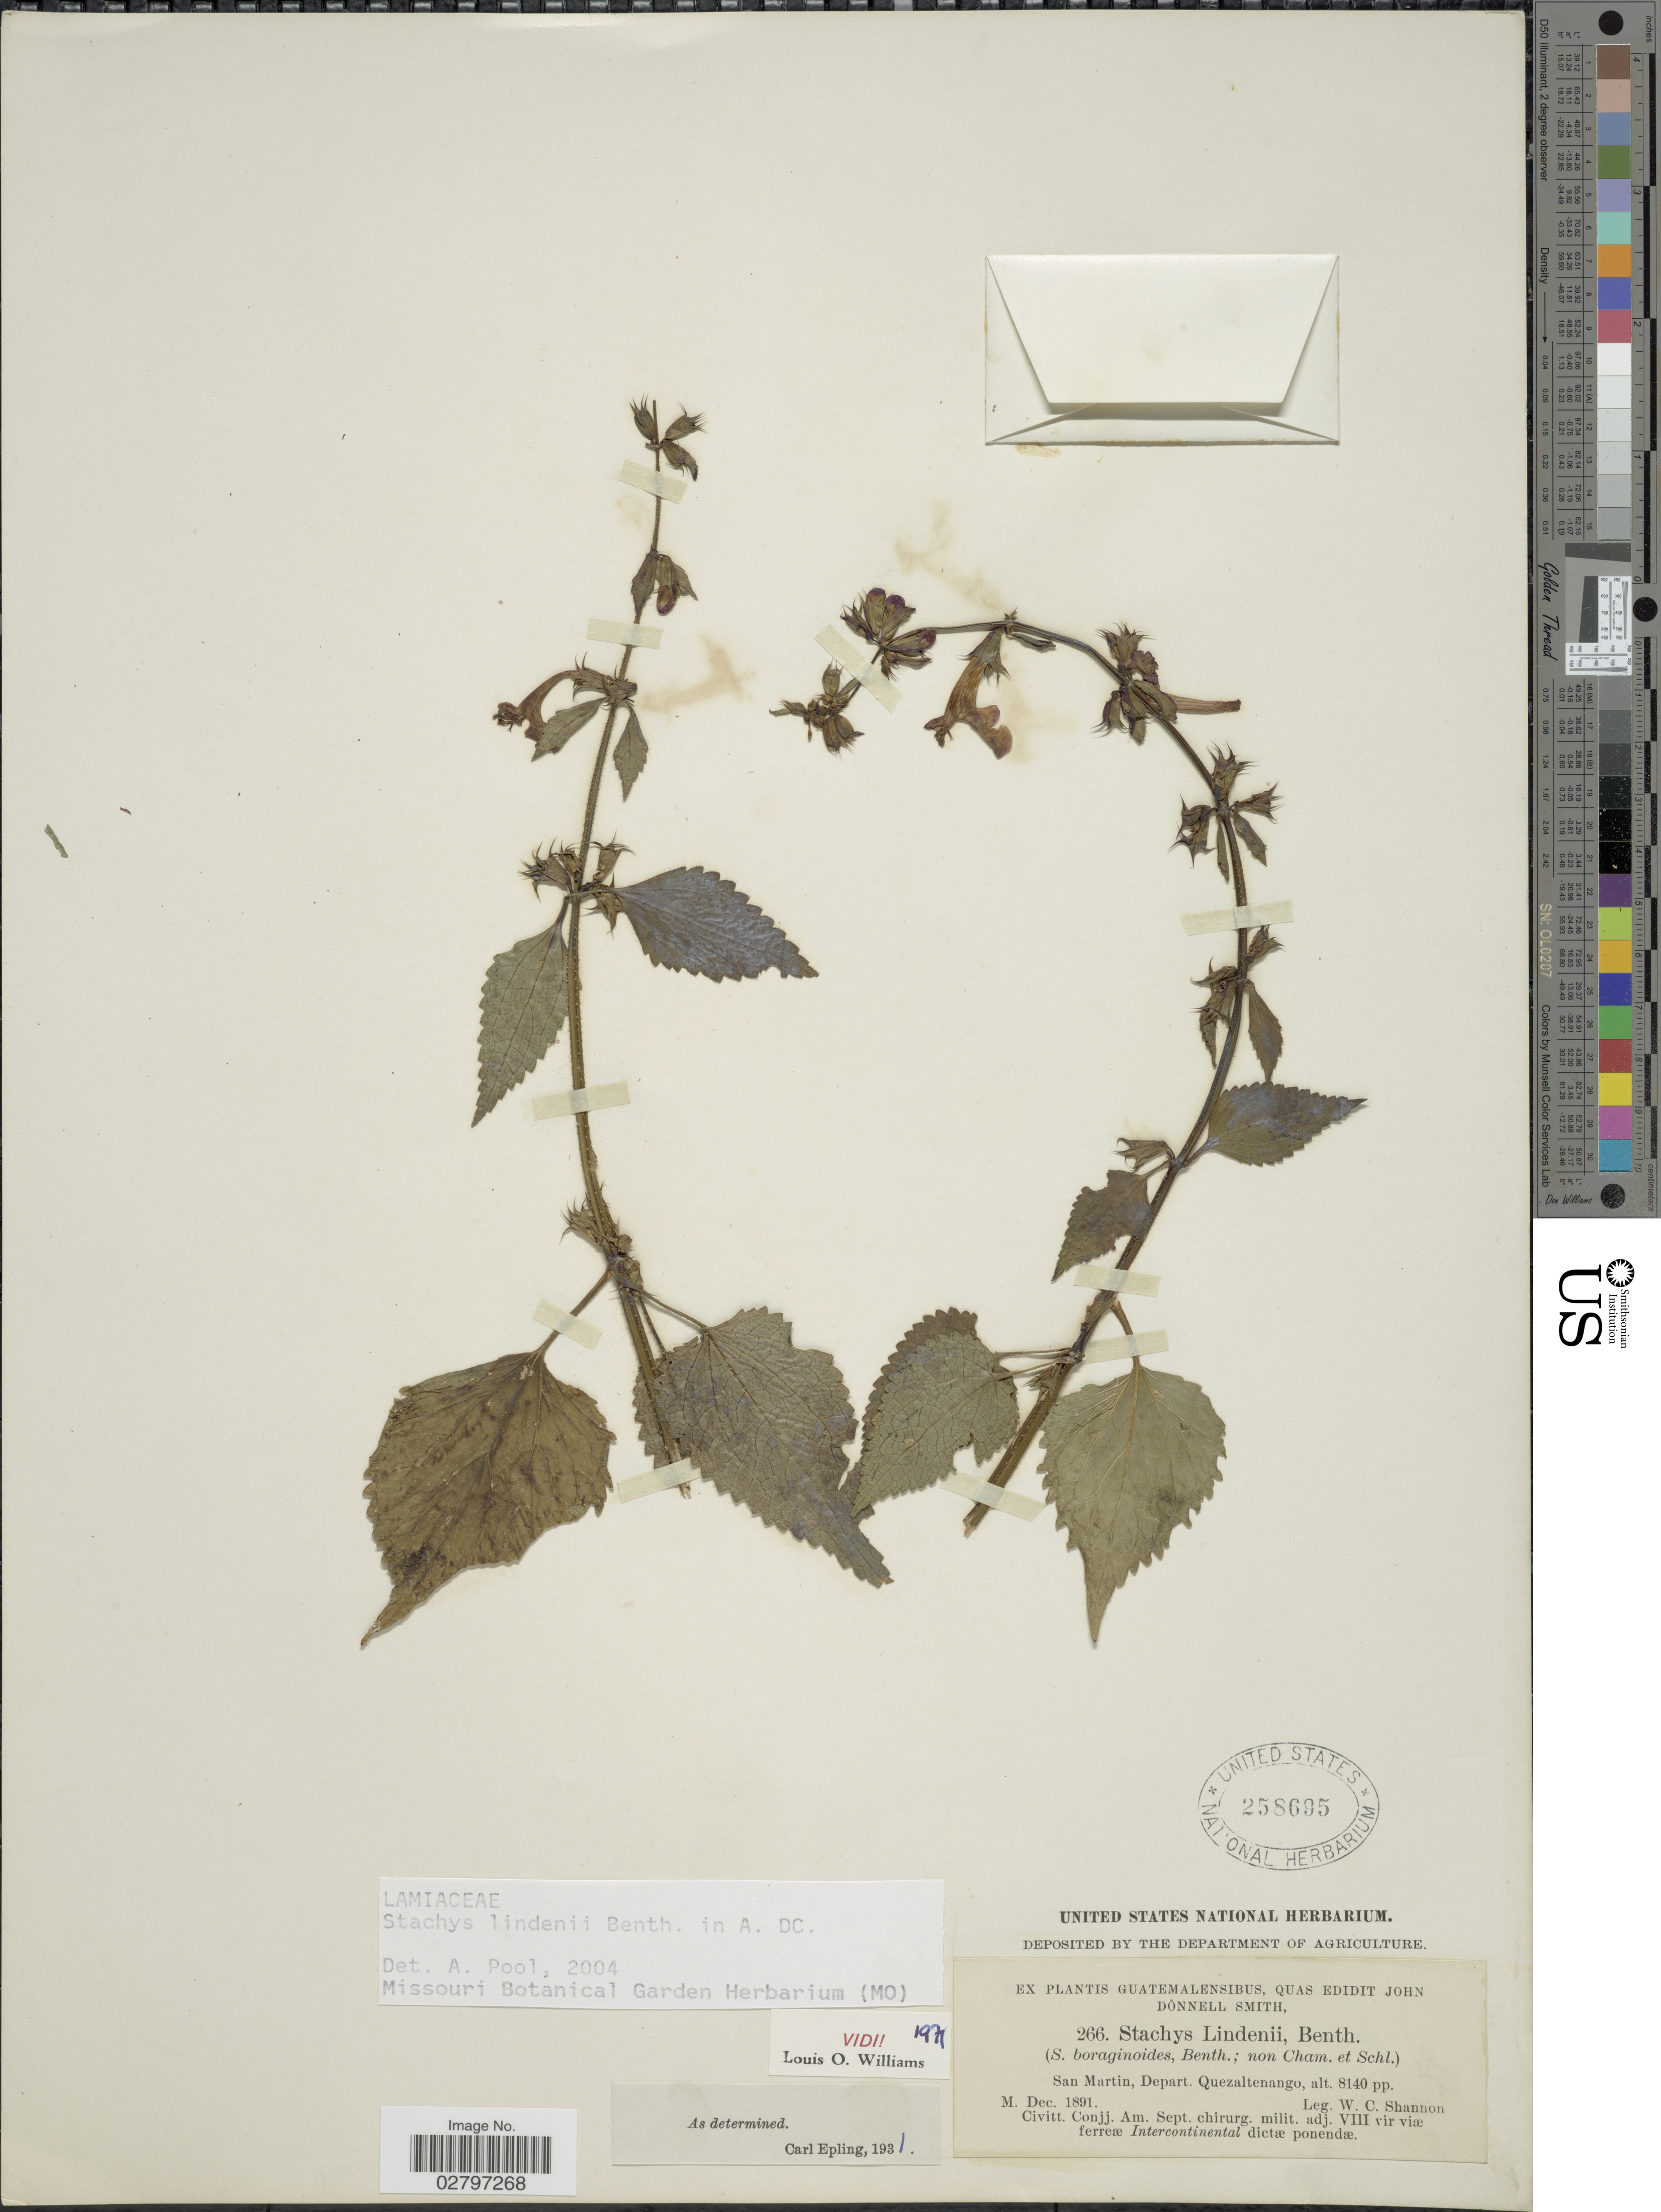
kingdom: Plantae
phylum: Tracheophyta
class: Magnoliopsida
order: Lamiales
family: Lamiaceae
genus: Stachys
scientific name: Stachys lindenii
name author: Benth.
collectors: W. C. Shannon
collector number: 266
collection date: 1891-12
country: Guatemala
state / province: Quetzaltenango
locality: San Martin, Depart. Quezaltenango.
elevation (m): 2481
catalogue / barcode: US 258695